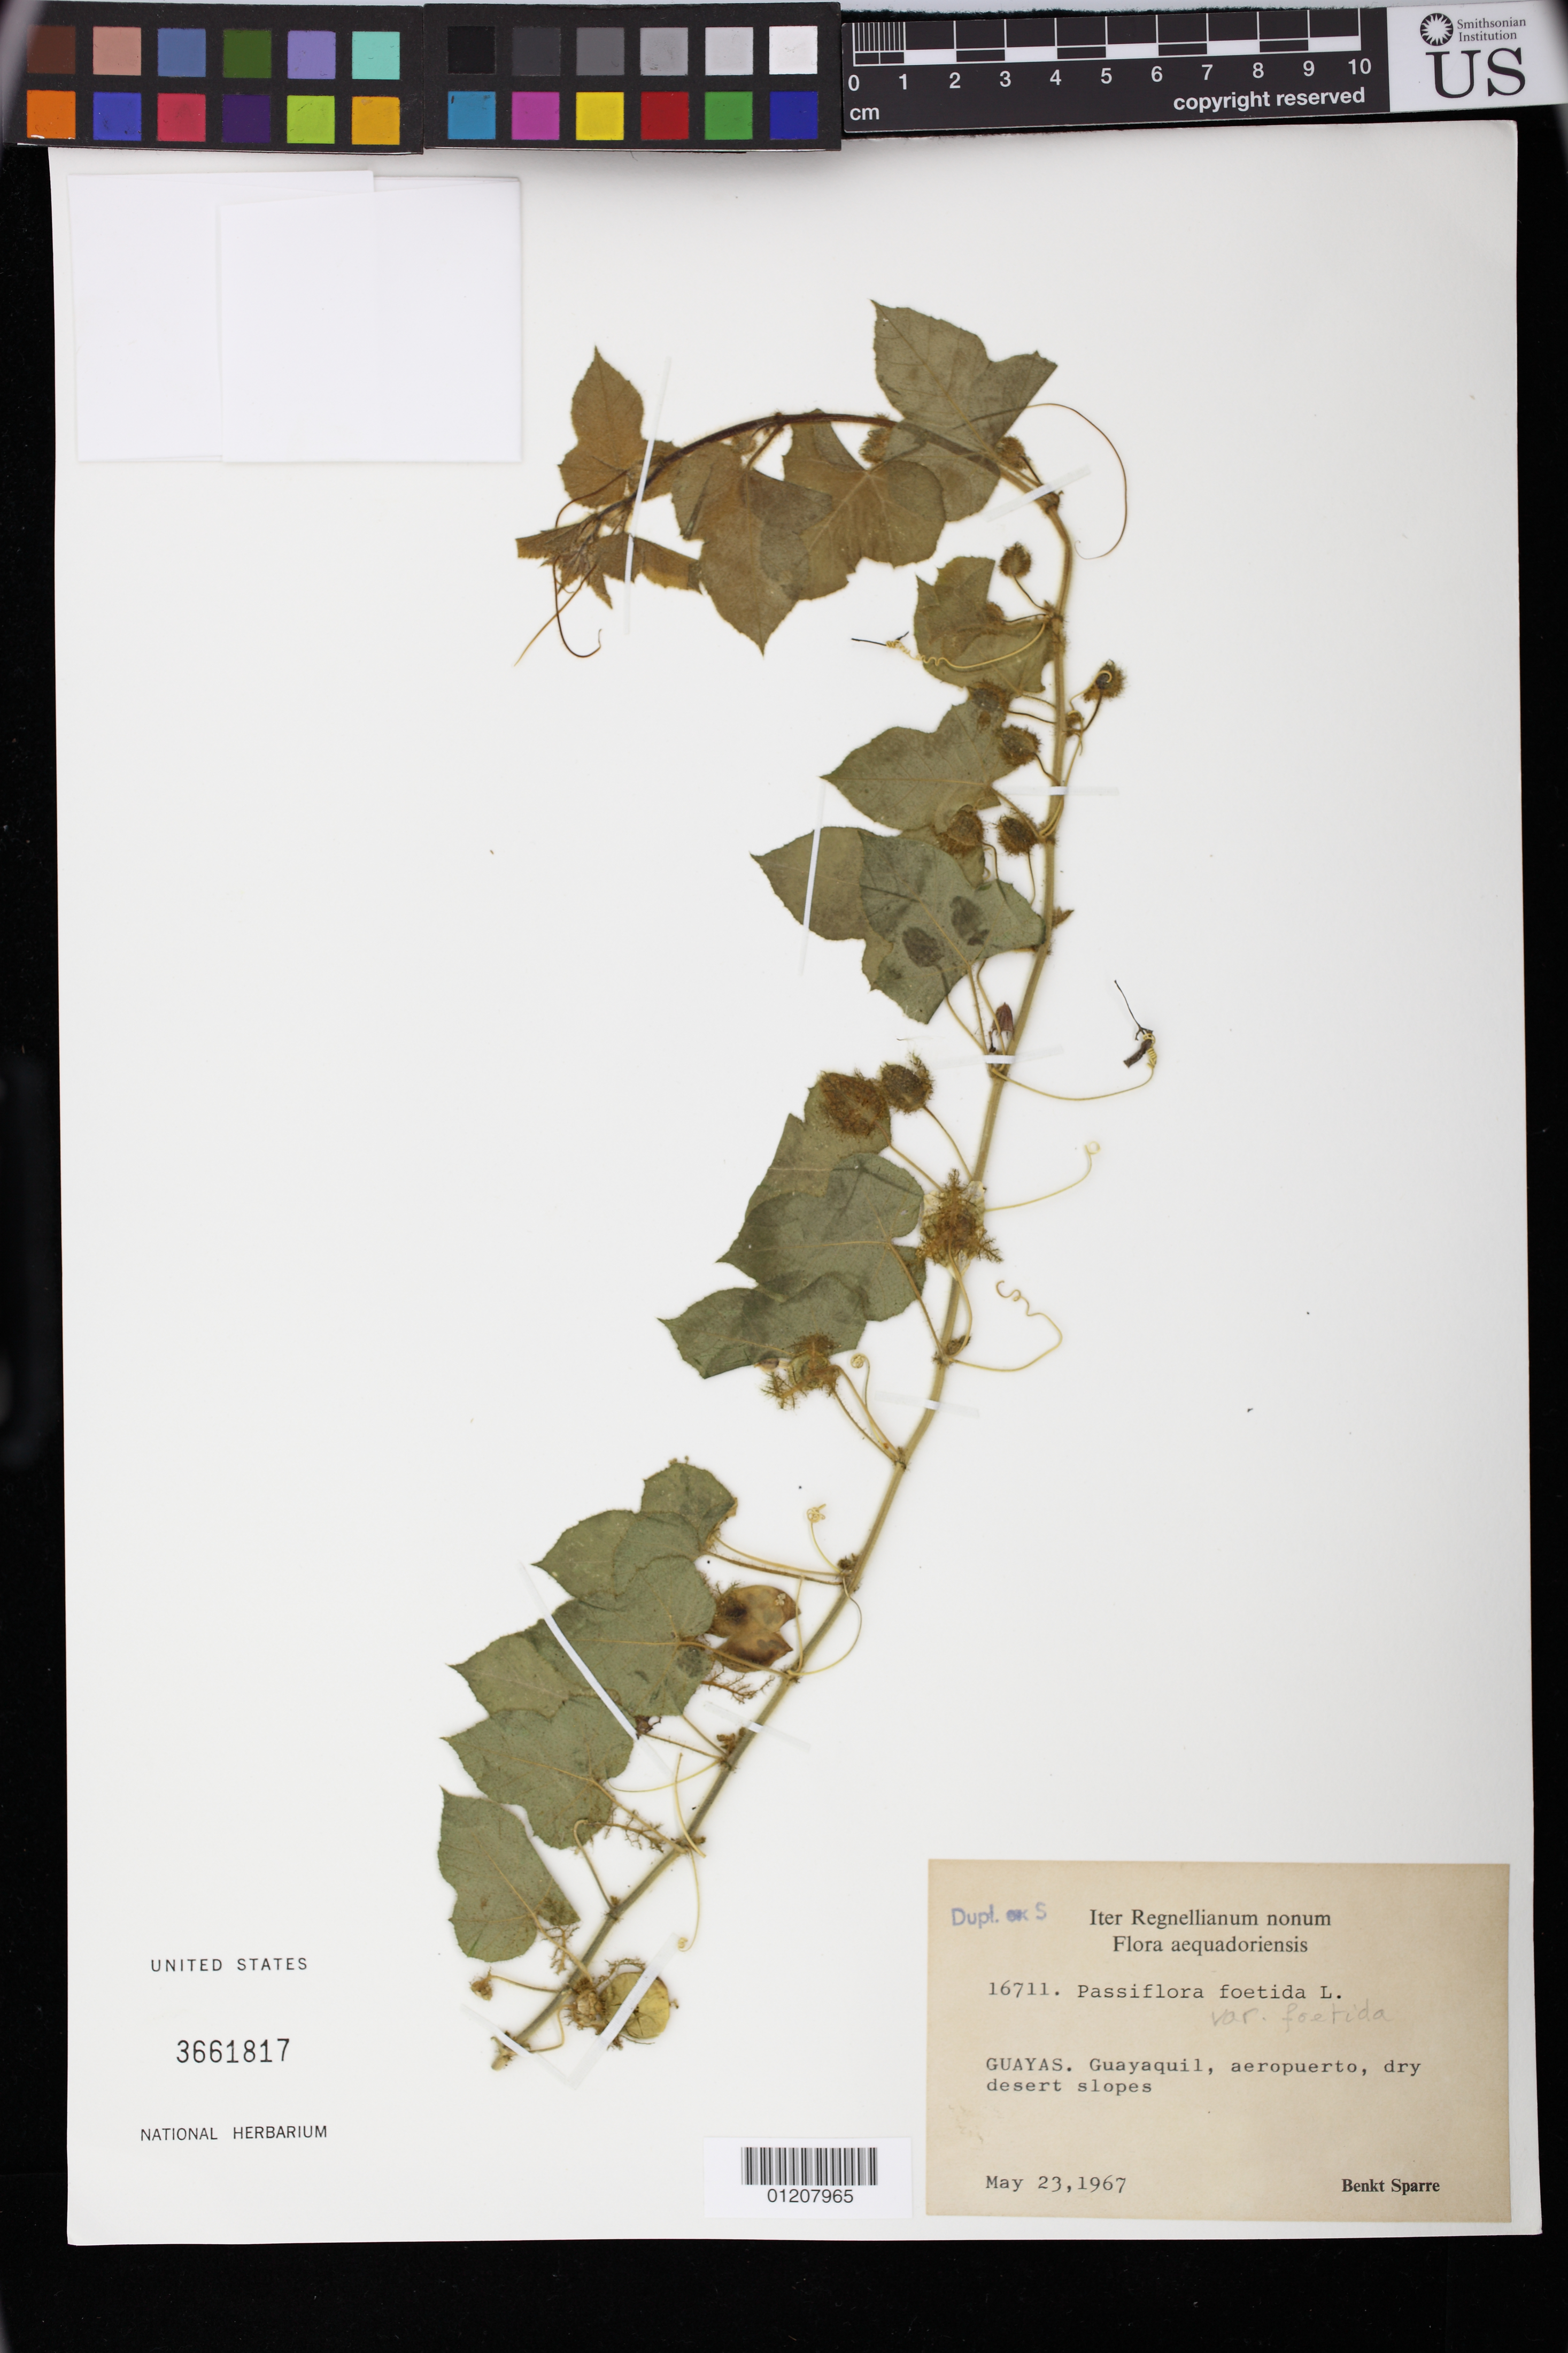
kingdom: Plantae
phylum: Tracheophyta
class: Magnoliopsida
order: Malpighiales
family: Passifloraceae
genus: Passiflora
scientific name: Passiflora foetida var. foetida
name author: L.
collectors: B. Sparre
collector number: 16711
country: Ecuador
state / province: Guayas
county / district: Guayaquil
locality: Aeropuerto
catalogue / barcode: US 3661817